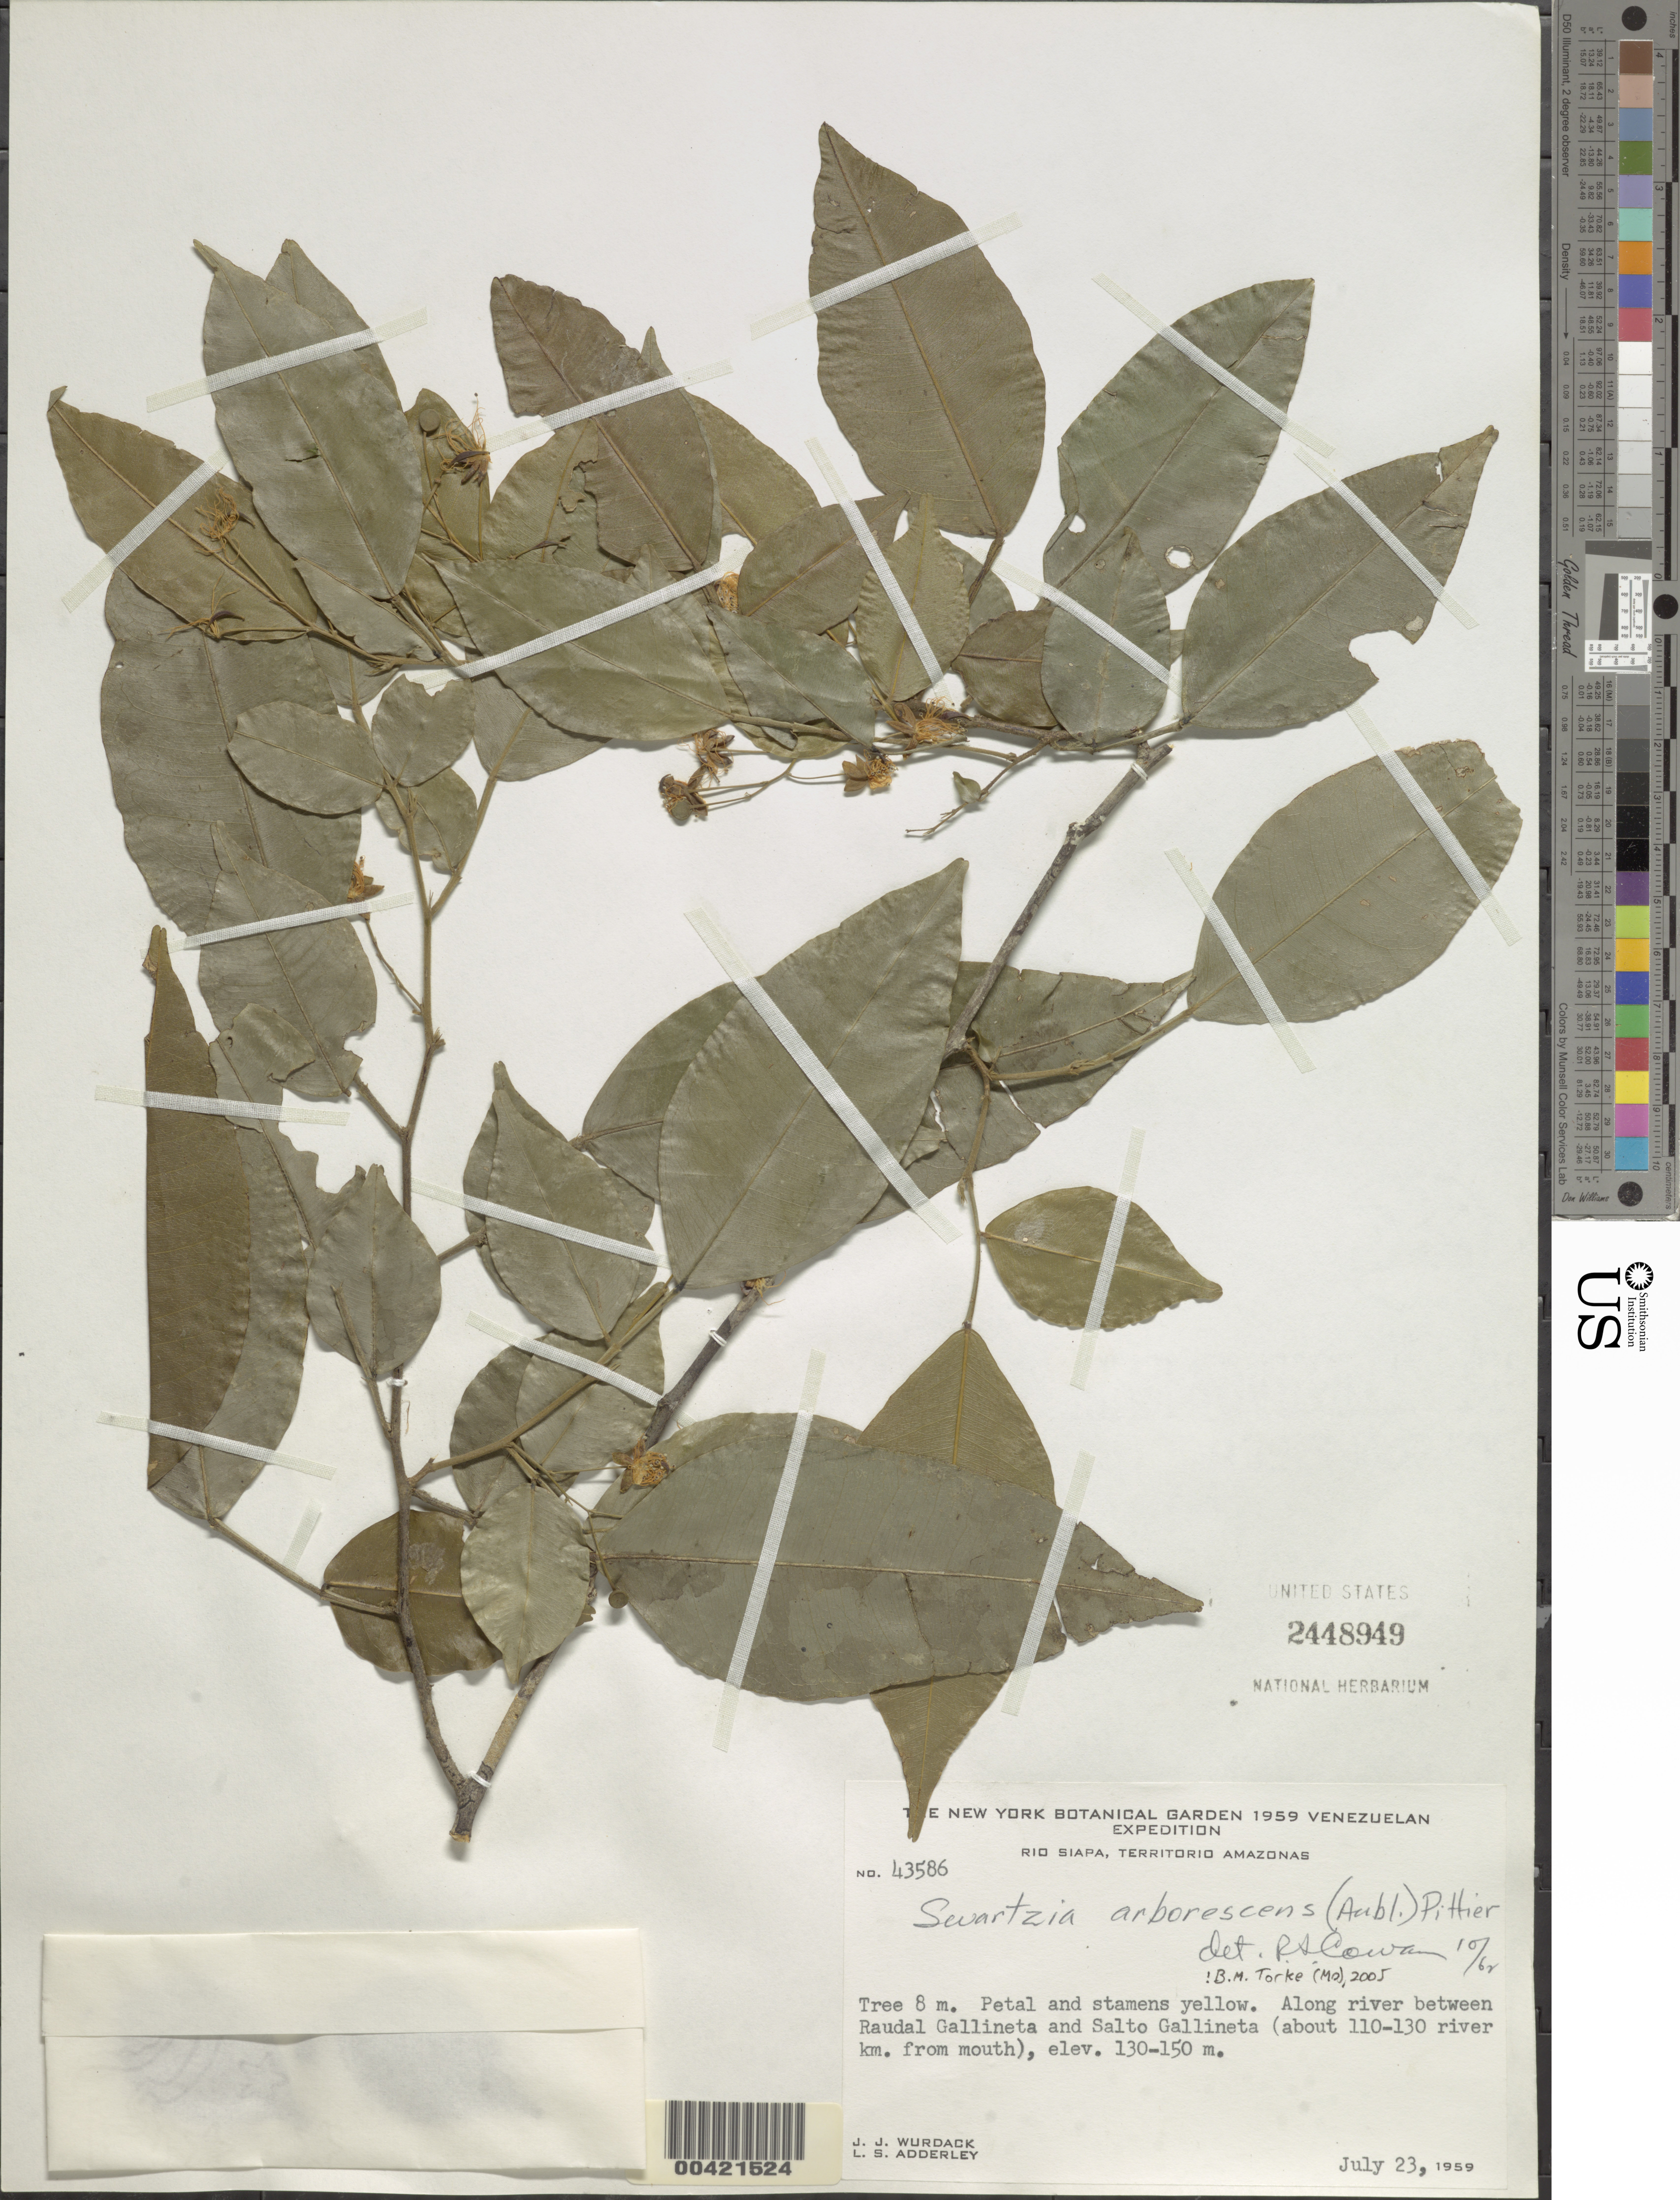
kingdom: Plantae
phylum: Tracheophyta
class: Magnoliopsida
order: Fabales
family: Fabaceae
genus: Swartzia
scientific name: Swartzia arborescens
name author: (Aubl.) Pittier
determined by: Cowan, R. S.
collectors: J. J. Wurdack & L. S. Adderley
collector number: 43586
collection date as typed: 23 Jul 1959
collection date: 1959-07-23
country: Venezuela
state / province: Amazonas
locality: Raudal gallineta and salto gallineta, between; 110-130 river km. from mouth of rio siapa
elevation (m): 130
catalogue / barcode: US 2448949